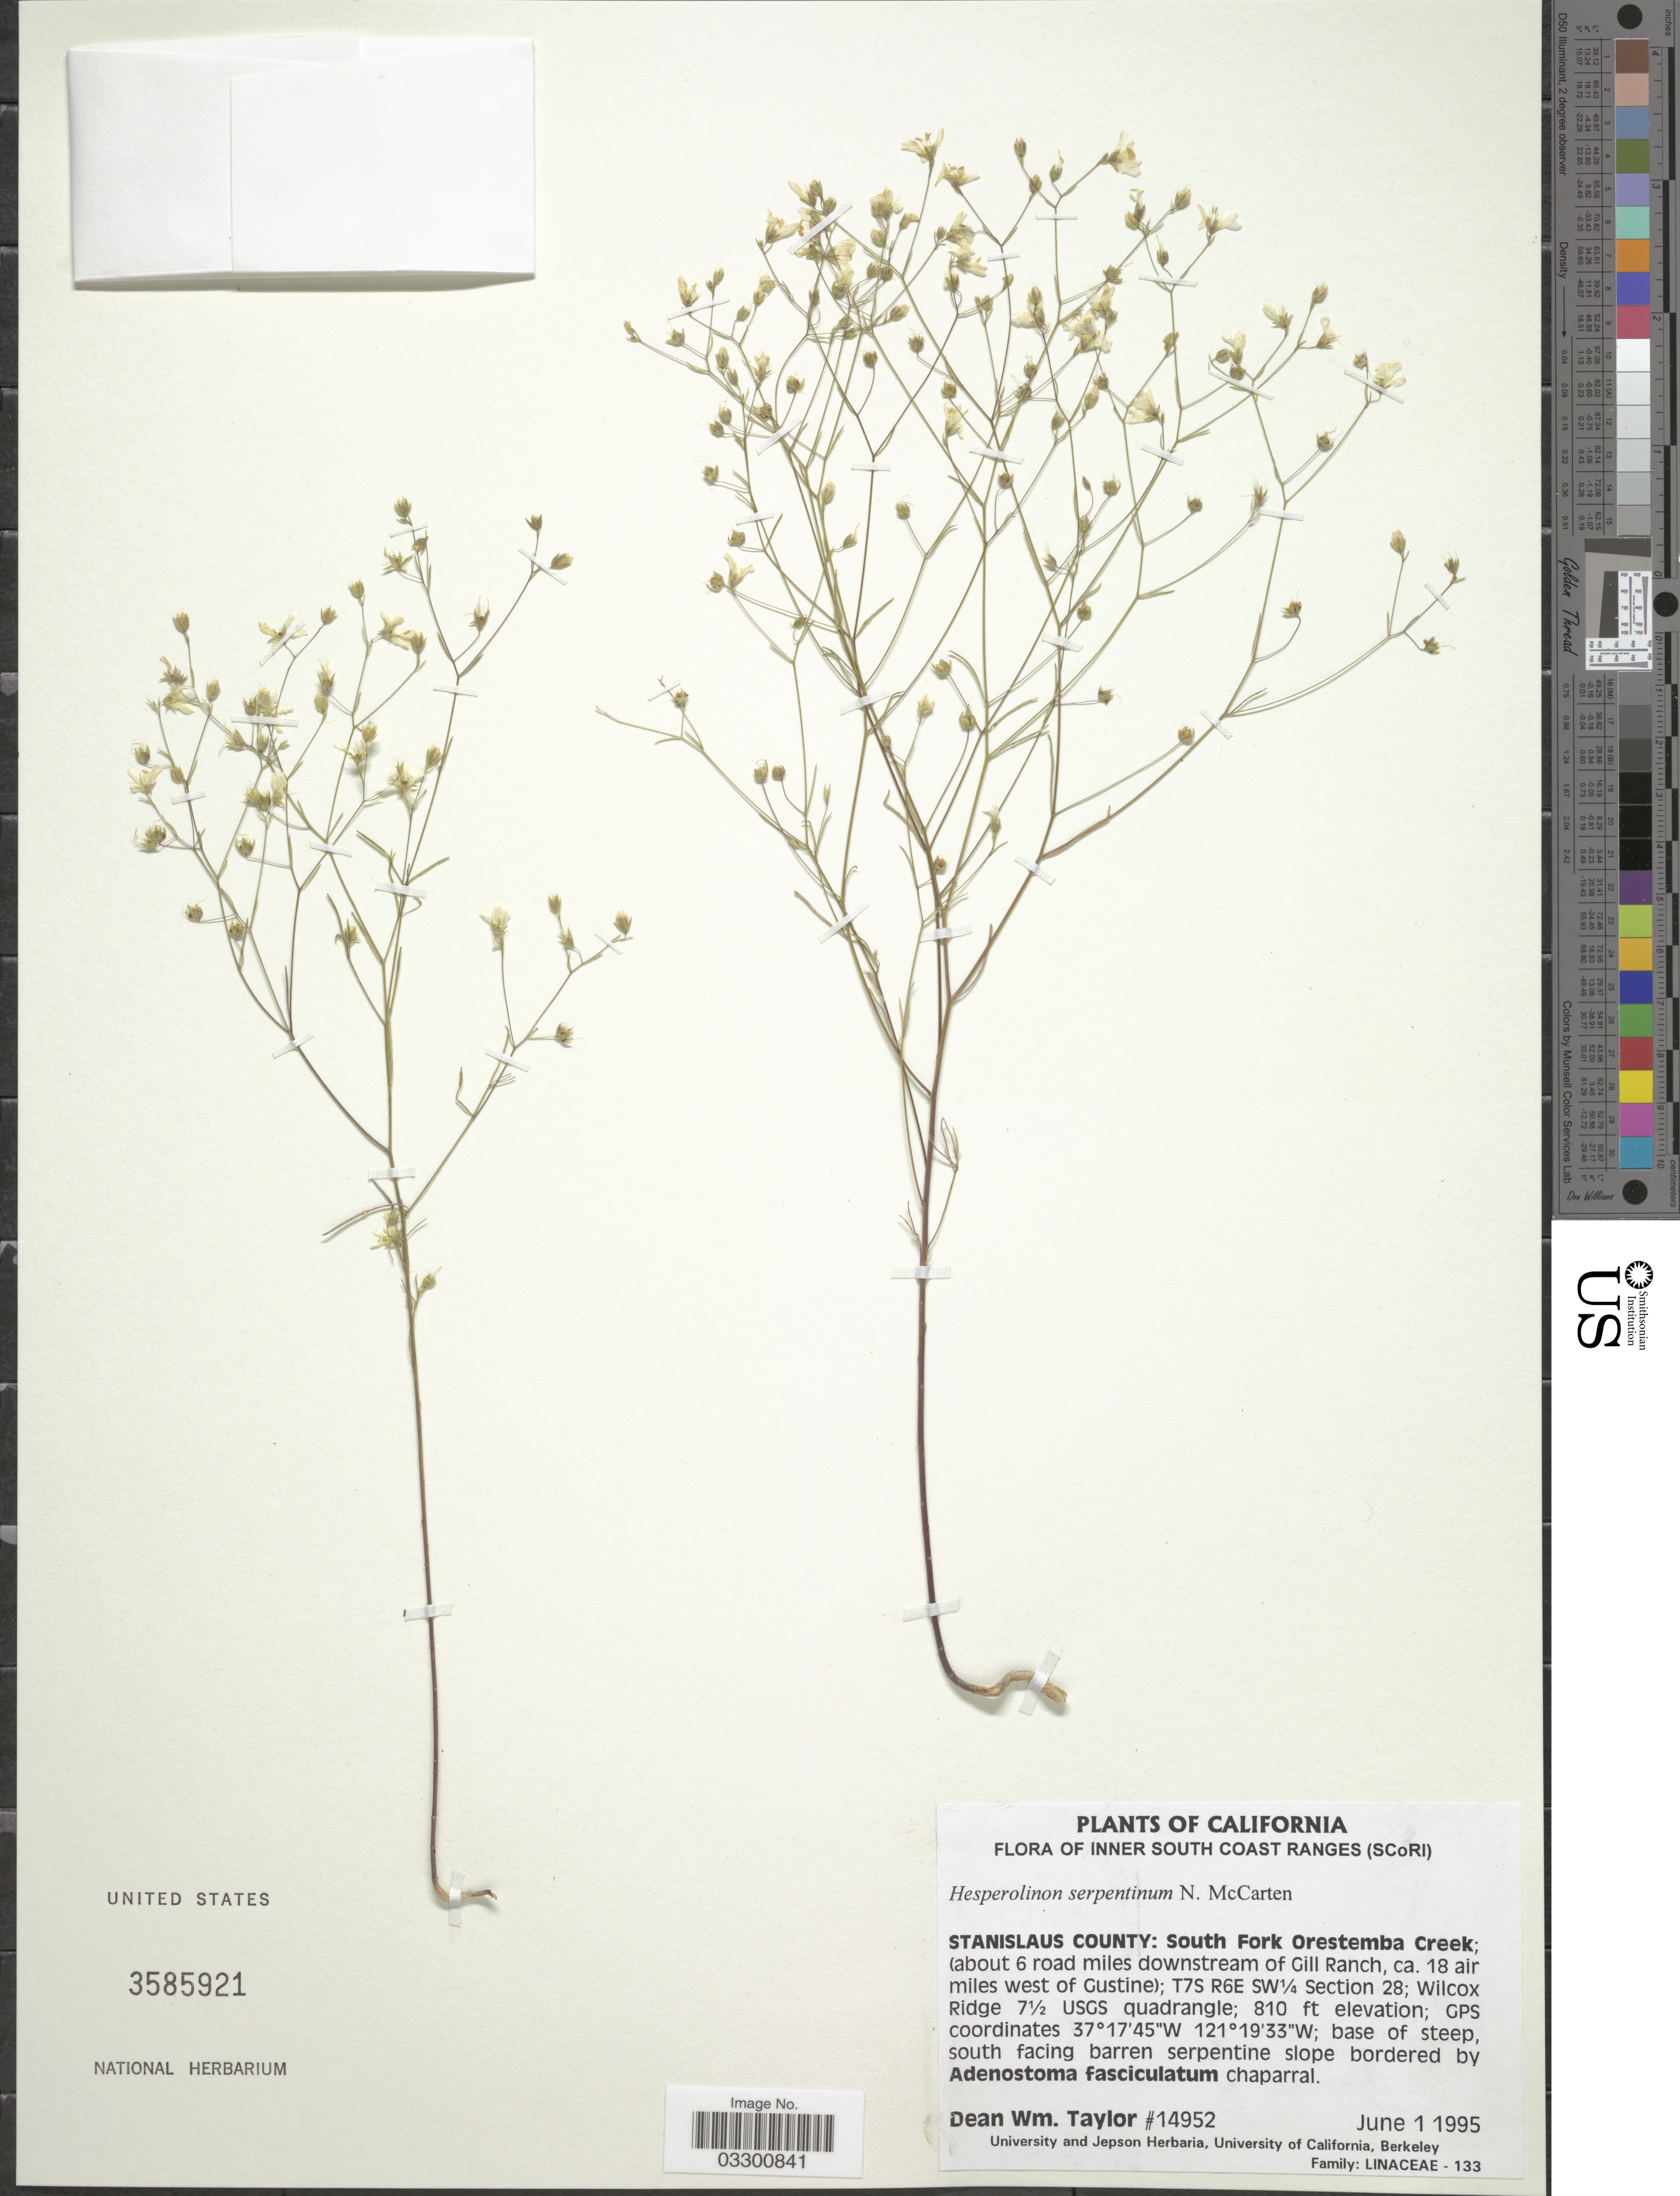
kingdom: Plantae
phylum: Tracheophyta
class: Magnoliopsida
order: Malpighiales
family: Linaceae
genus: Linum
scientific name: Linum bicarpellatum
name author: H. Sharsm.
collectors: D. W. Taylor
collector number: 14952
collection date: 1995-06-01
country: United States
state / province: California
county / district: Stanislaus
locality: Inner South Coast Ranges, Stanislaus County: South Fork Orestemba Creek; (about 6 road miles downstream of Gill Ranch, ca. 18 air miles west of Gustine); T7S R6E SW¼ Section 28; Wilcox Ridge 7½ USGS quadrangle.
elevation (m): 247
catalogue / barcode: US 3585921